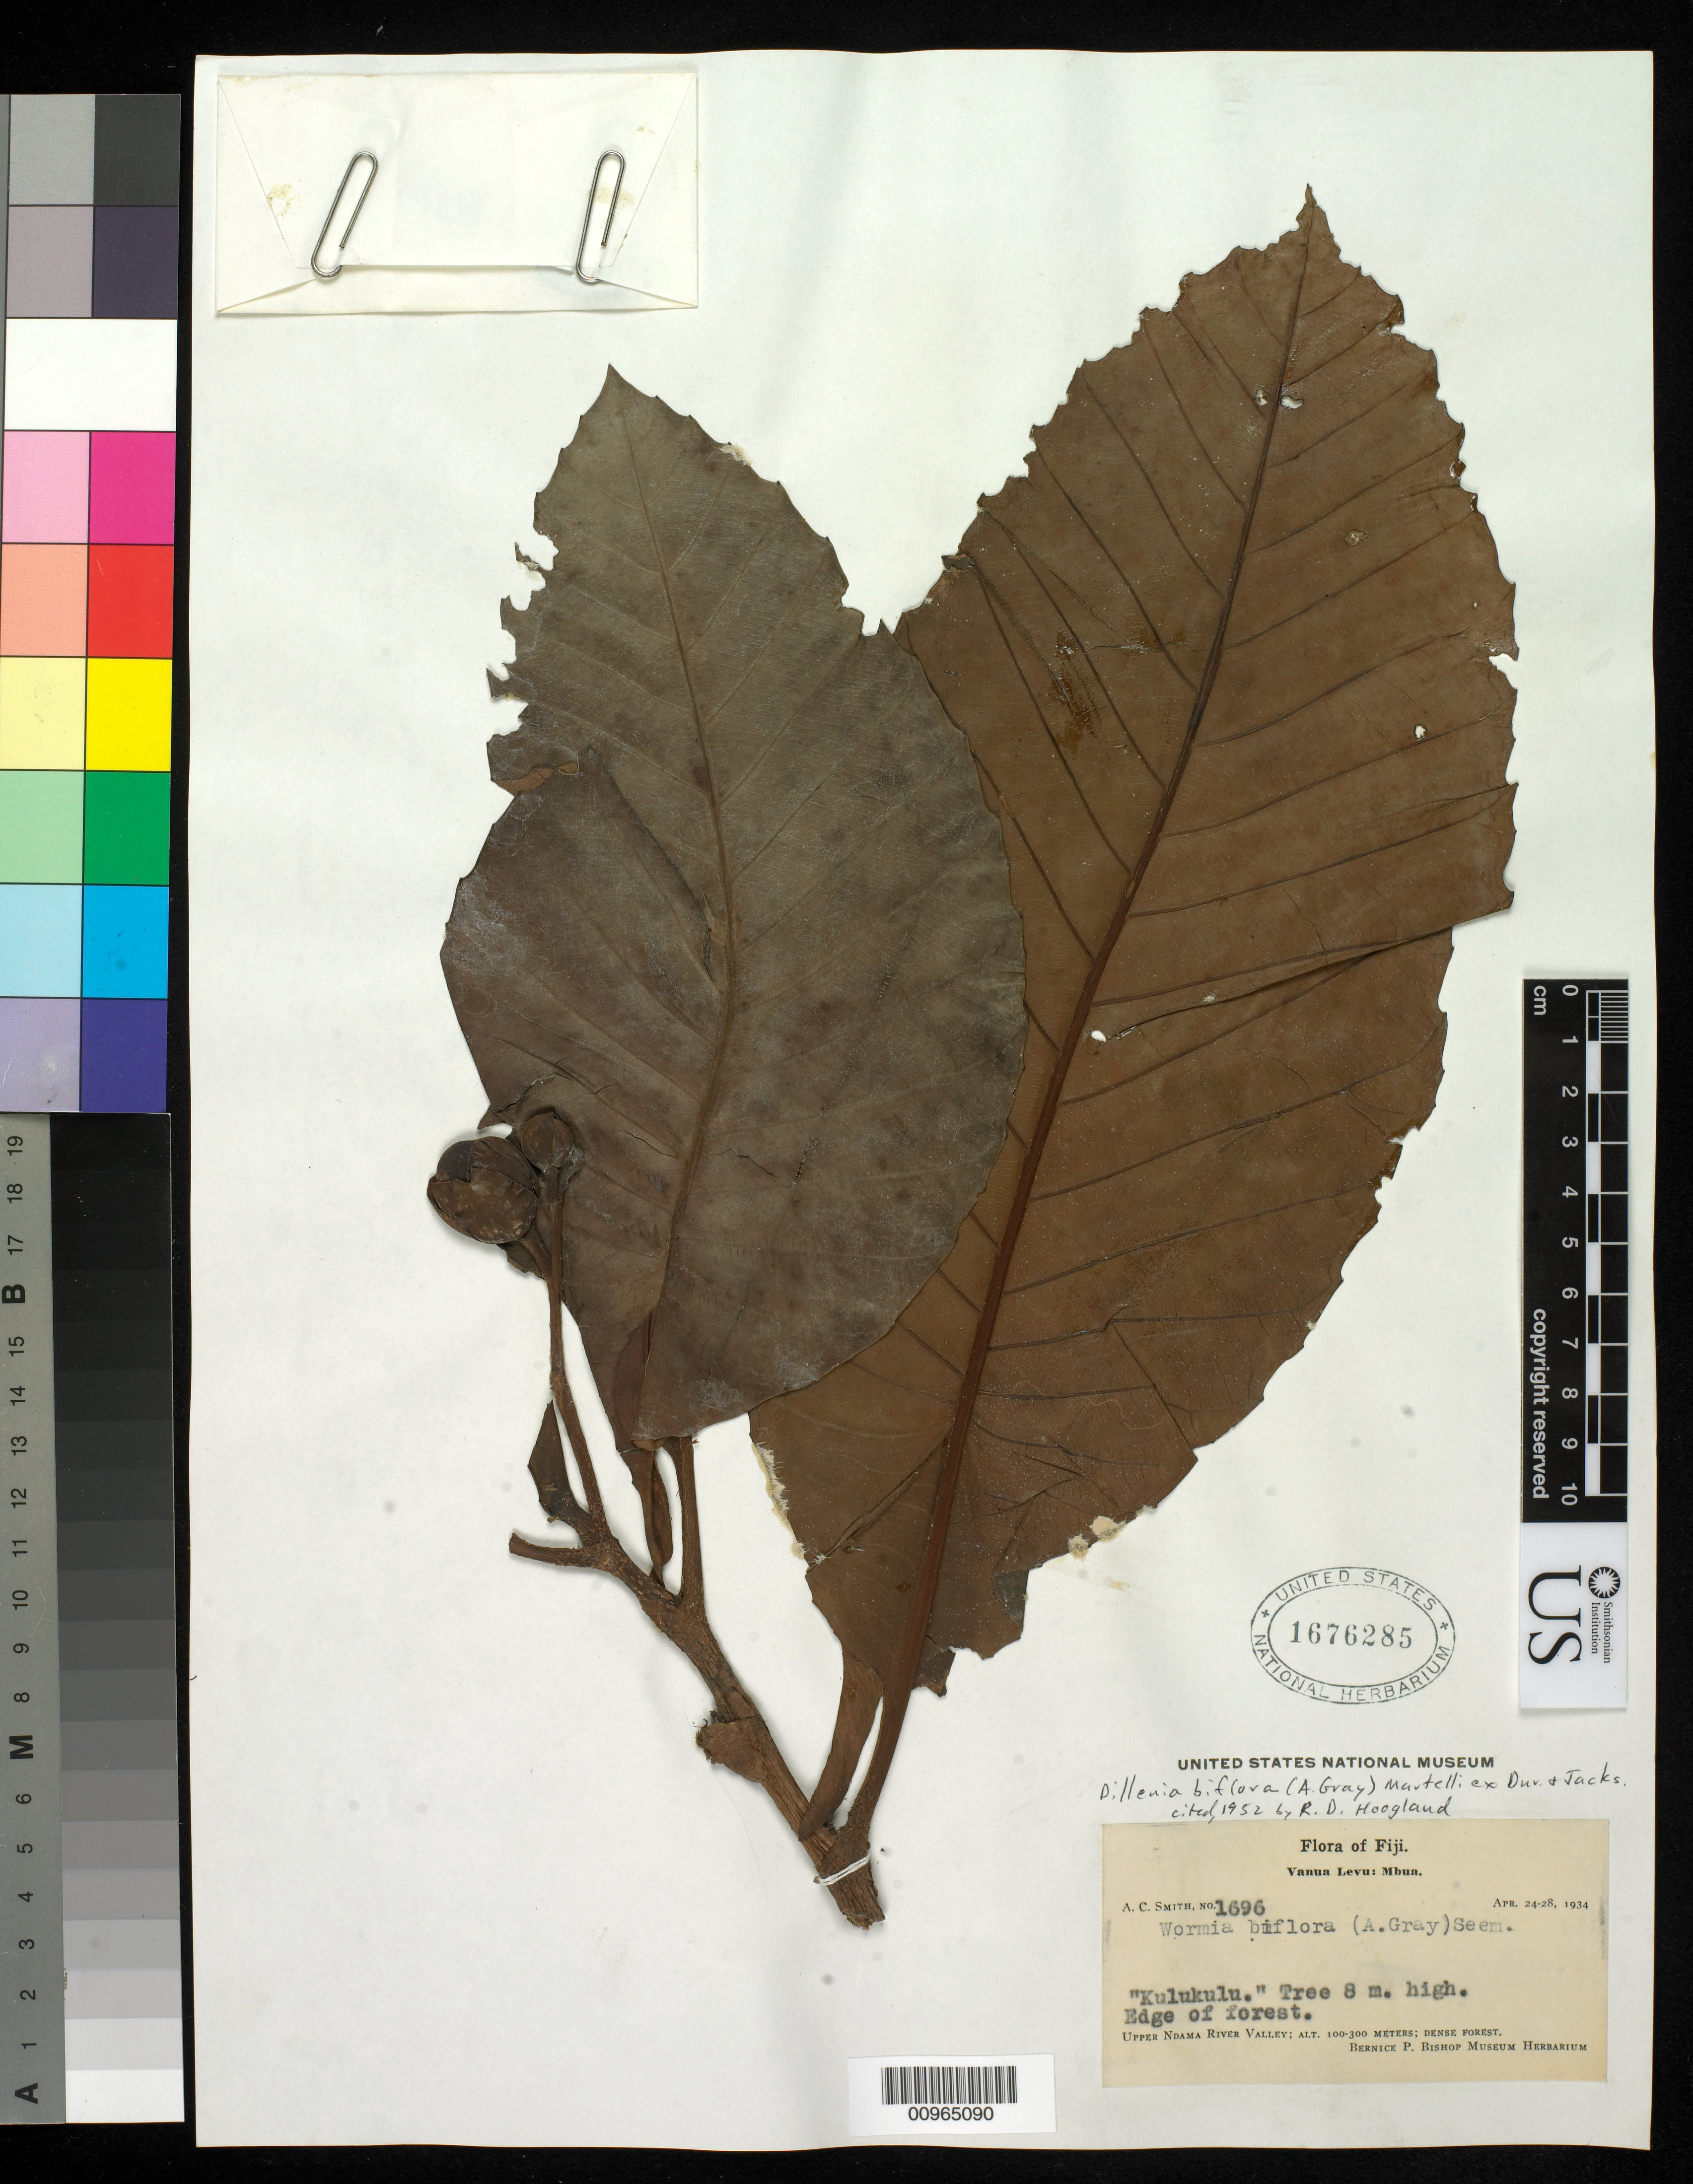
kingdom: Plantae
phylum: Tracheophyta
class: Magnoliopsida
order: Dilleniales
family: Dilleniaceae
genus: Dillenia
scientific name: Dillenia biflora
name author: (A. Gray) Martelli ex Guill.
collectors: C. A. Smith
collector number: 1696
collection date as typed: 24 Apr 1934 to 28 Apr 1934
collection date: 1934-04-24/1934-04-28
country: Fiji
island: Vanua Levu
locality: Upper Ndama River Valley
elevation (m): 100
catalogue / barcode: US 1676285